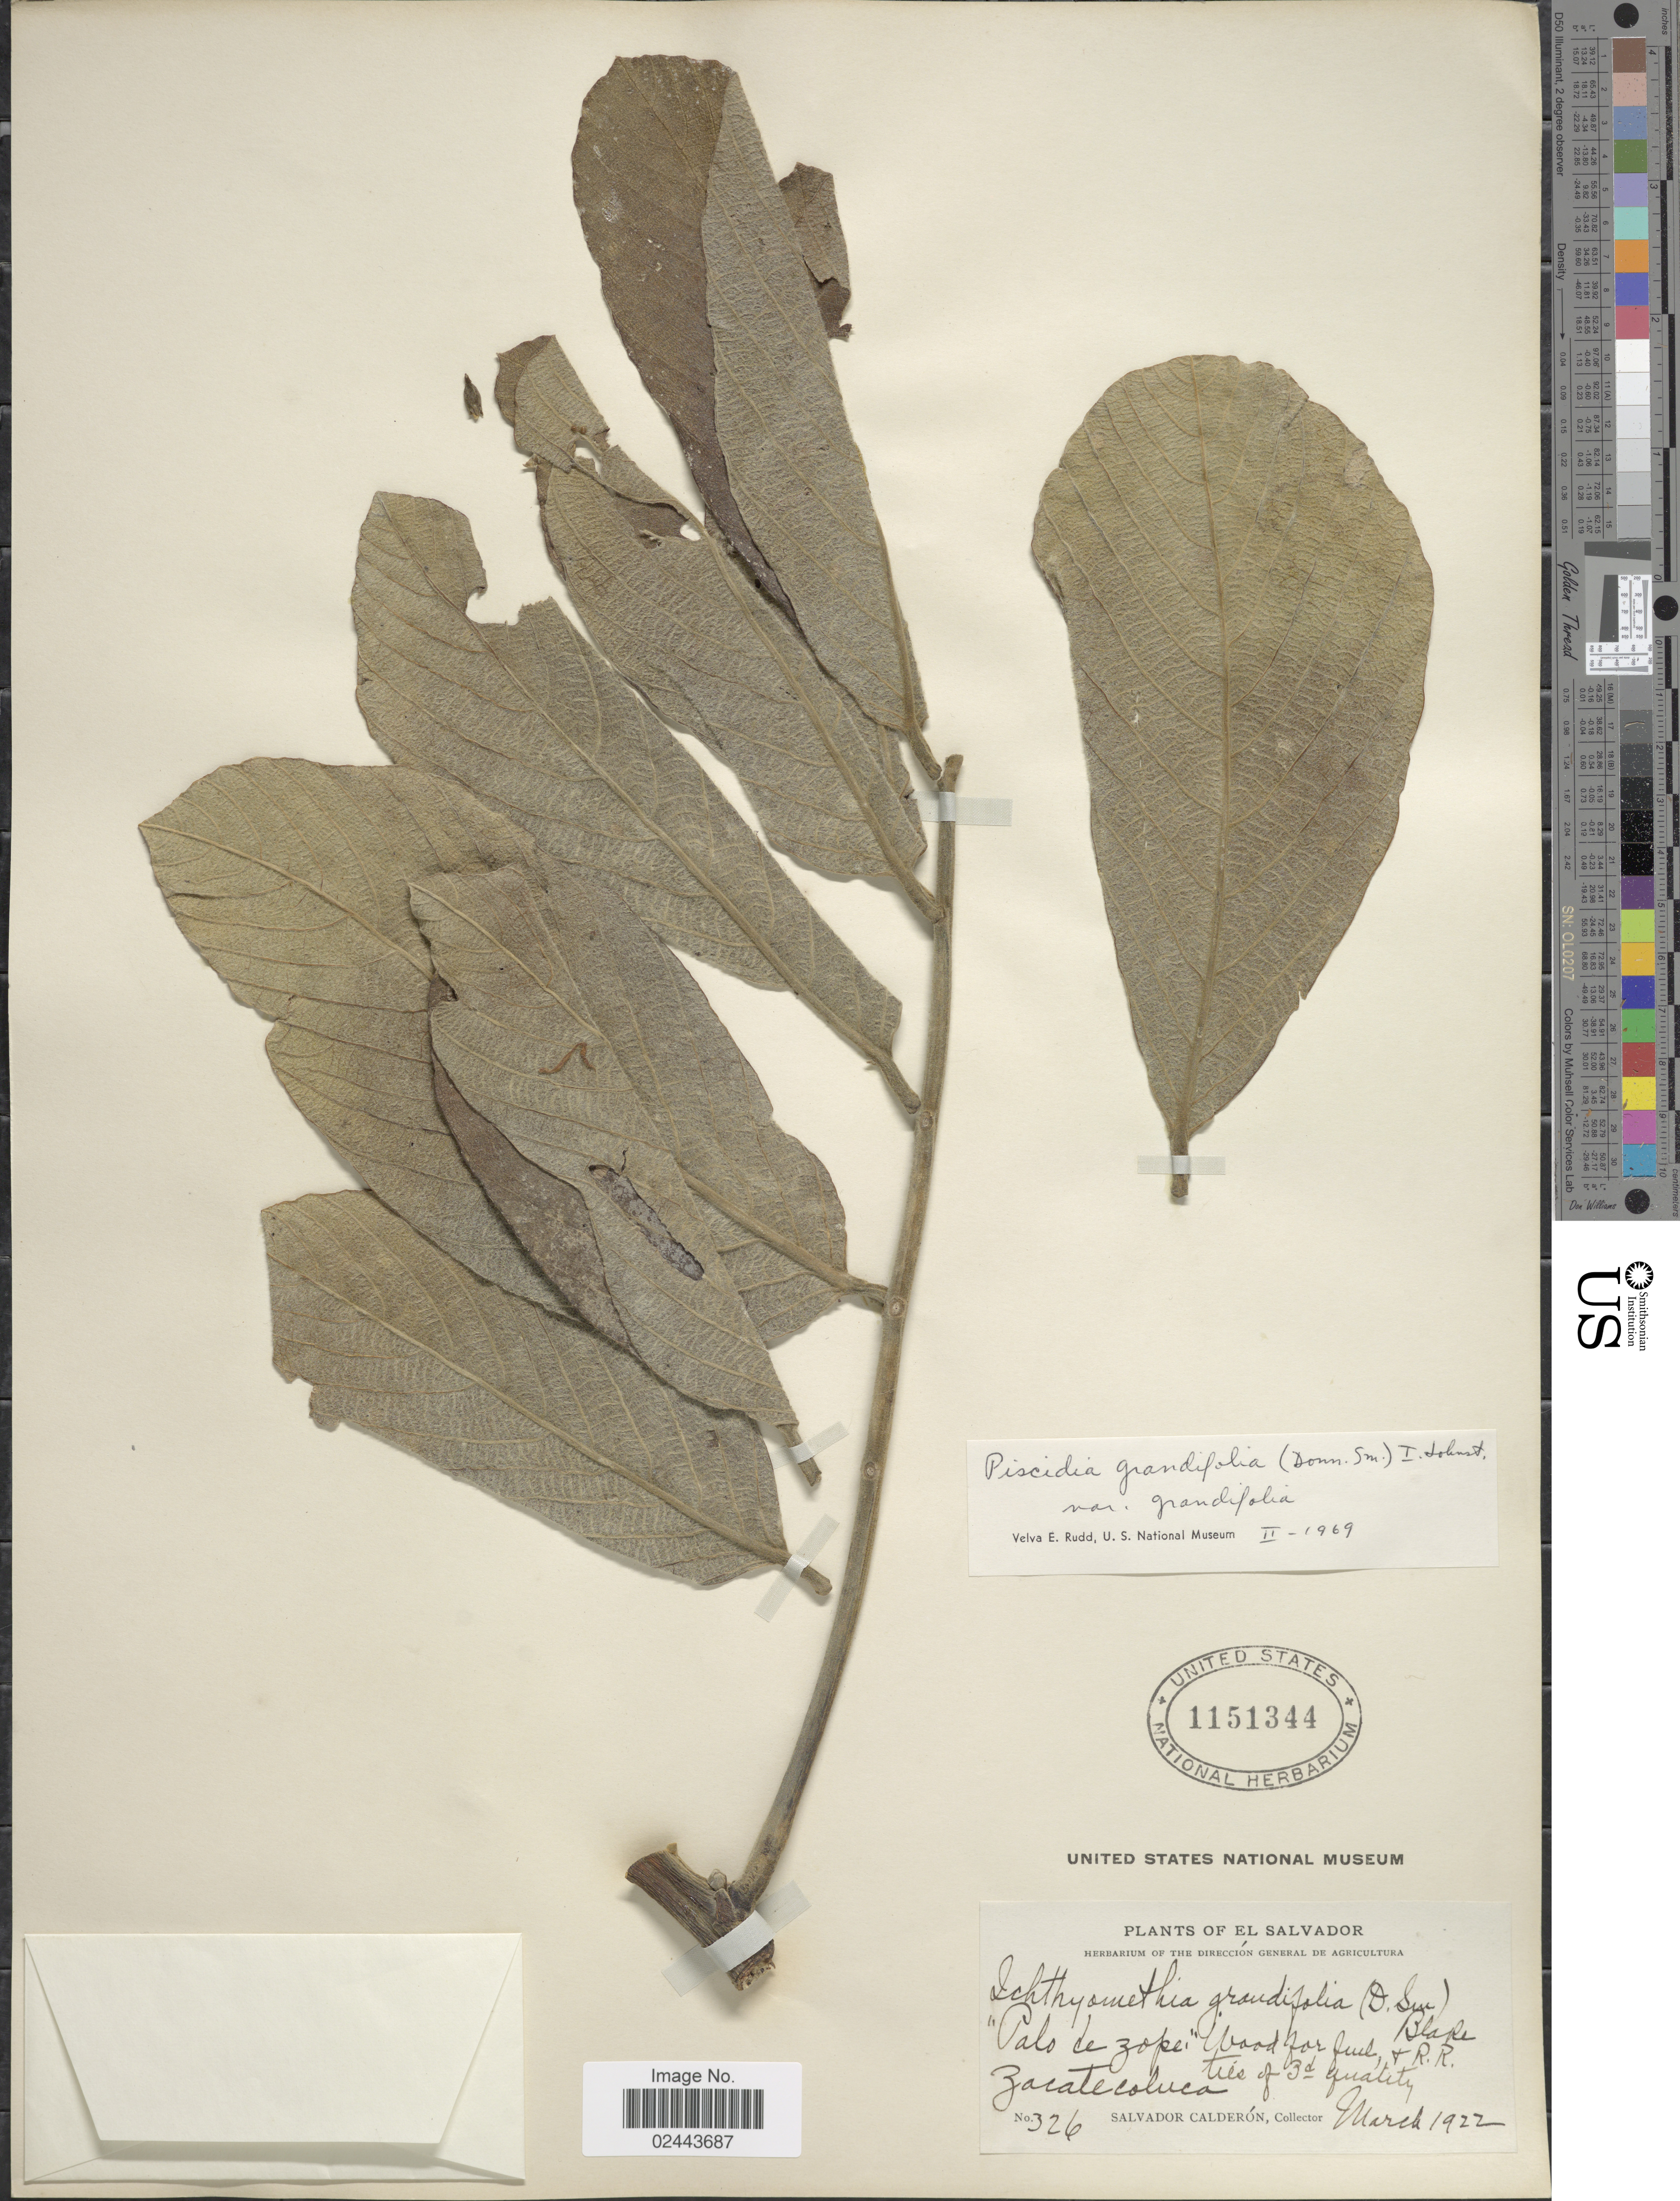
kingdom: Plantae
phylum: Tracheophyta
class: Magnoliopsida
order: Fabales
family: Fabaceae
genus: Piscidia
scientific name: Piscidia grandifolia var. grandifolia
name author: (Donn. Sm.) I.M. Johnst.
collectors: S. Calderón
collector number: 326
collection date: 1922-03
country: El Salvador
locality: Zacatecoluca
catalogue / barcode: US 1151344